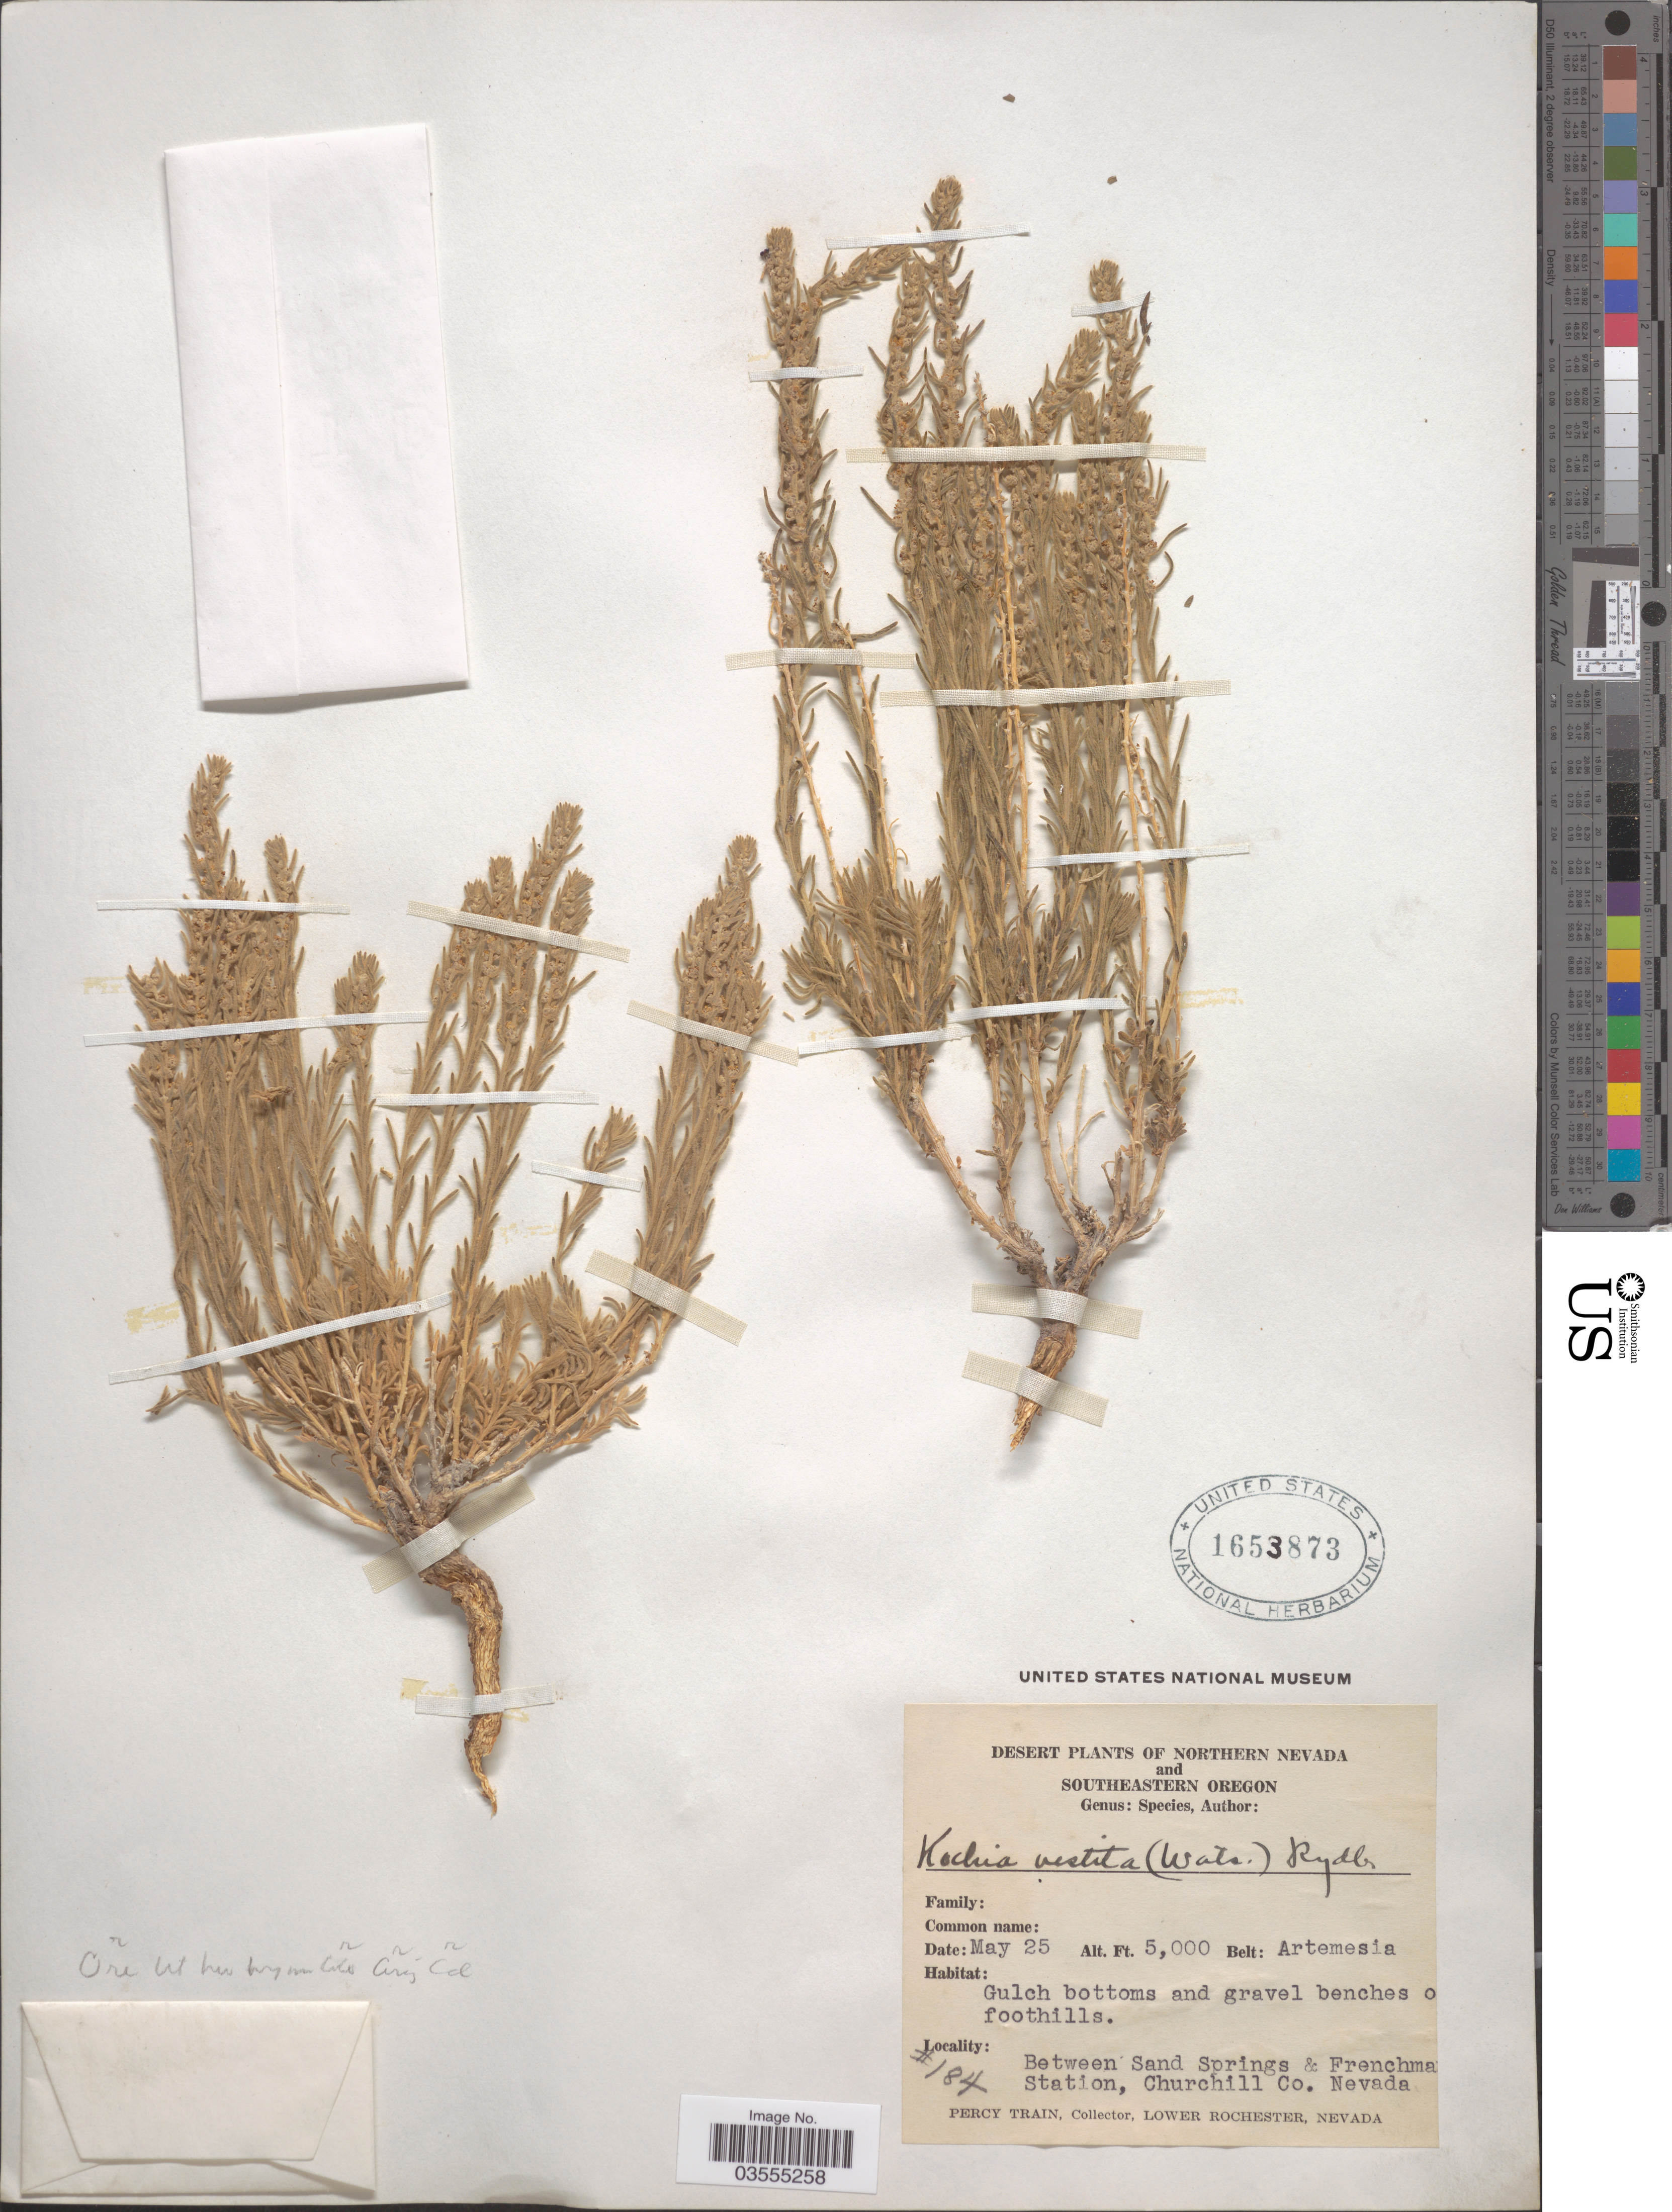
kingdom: Plantae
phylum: Tracheophyta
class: Magnoliopsida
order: Caryophyllales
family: Amaranthaceae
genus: Neokochia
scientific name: Neokochia americana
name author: (S. Watson) G.L. Chu & S.C. Sand.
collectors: P. Train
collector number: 184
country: United States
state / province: Nevada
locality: Desert of Northern Nevada. Between Sand Springs & Frenchman Station, Churchill Co.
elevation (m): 1524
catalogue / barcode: US 1653873